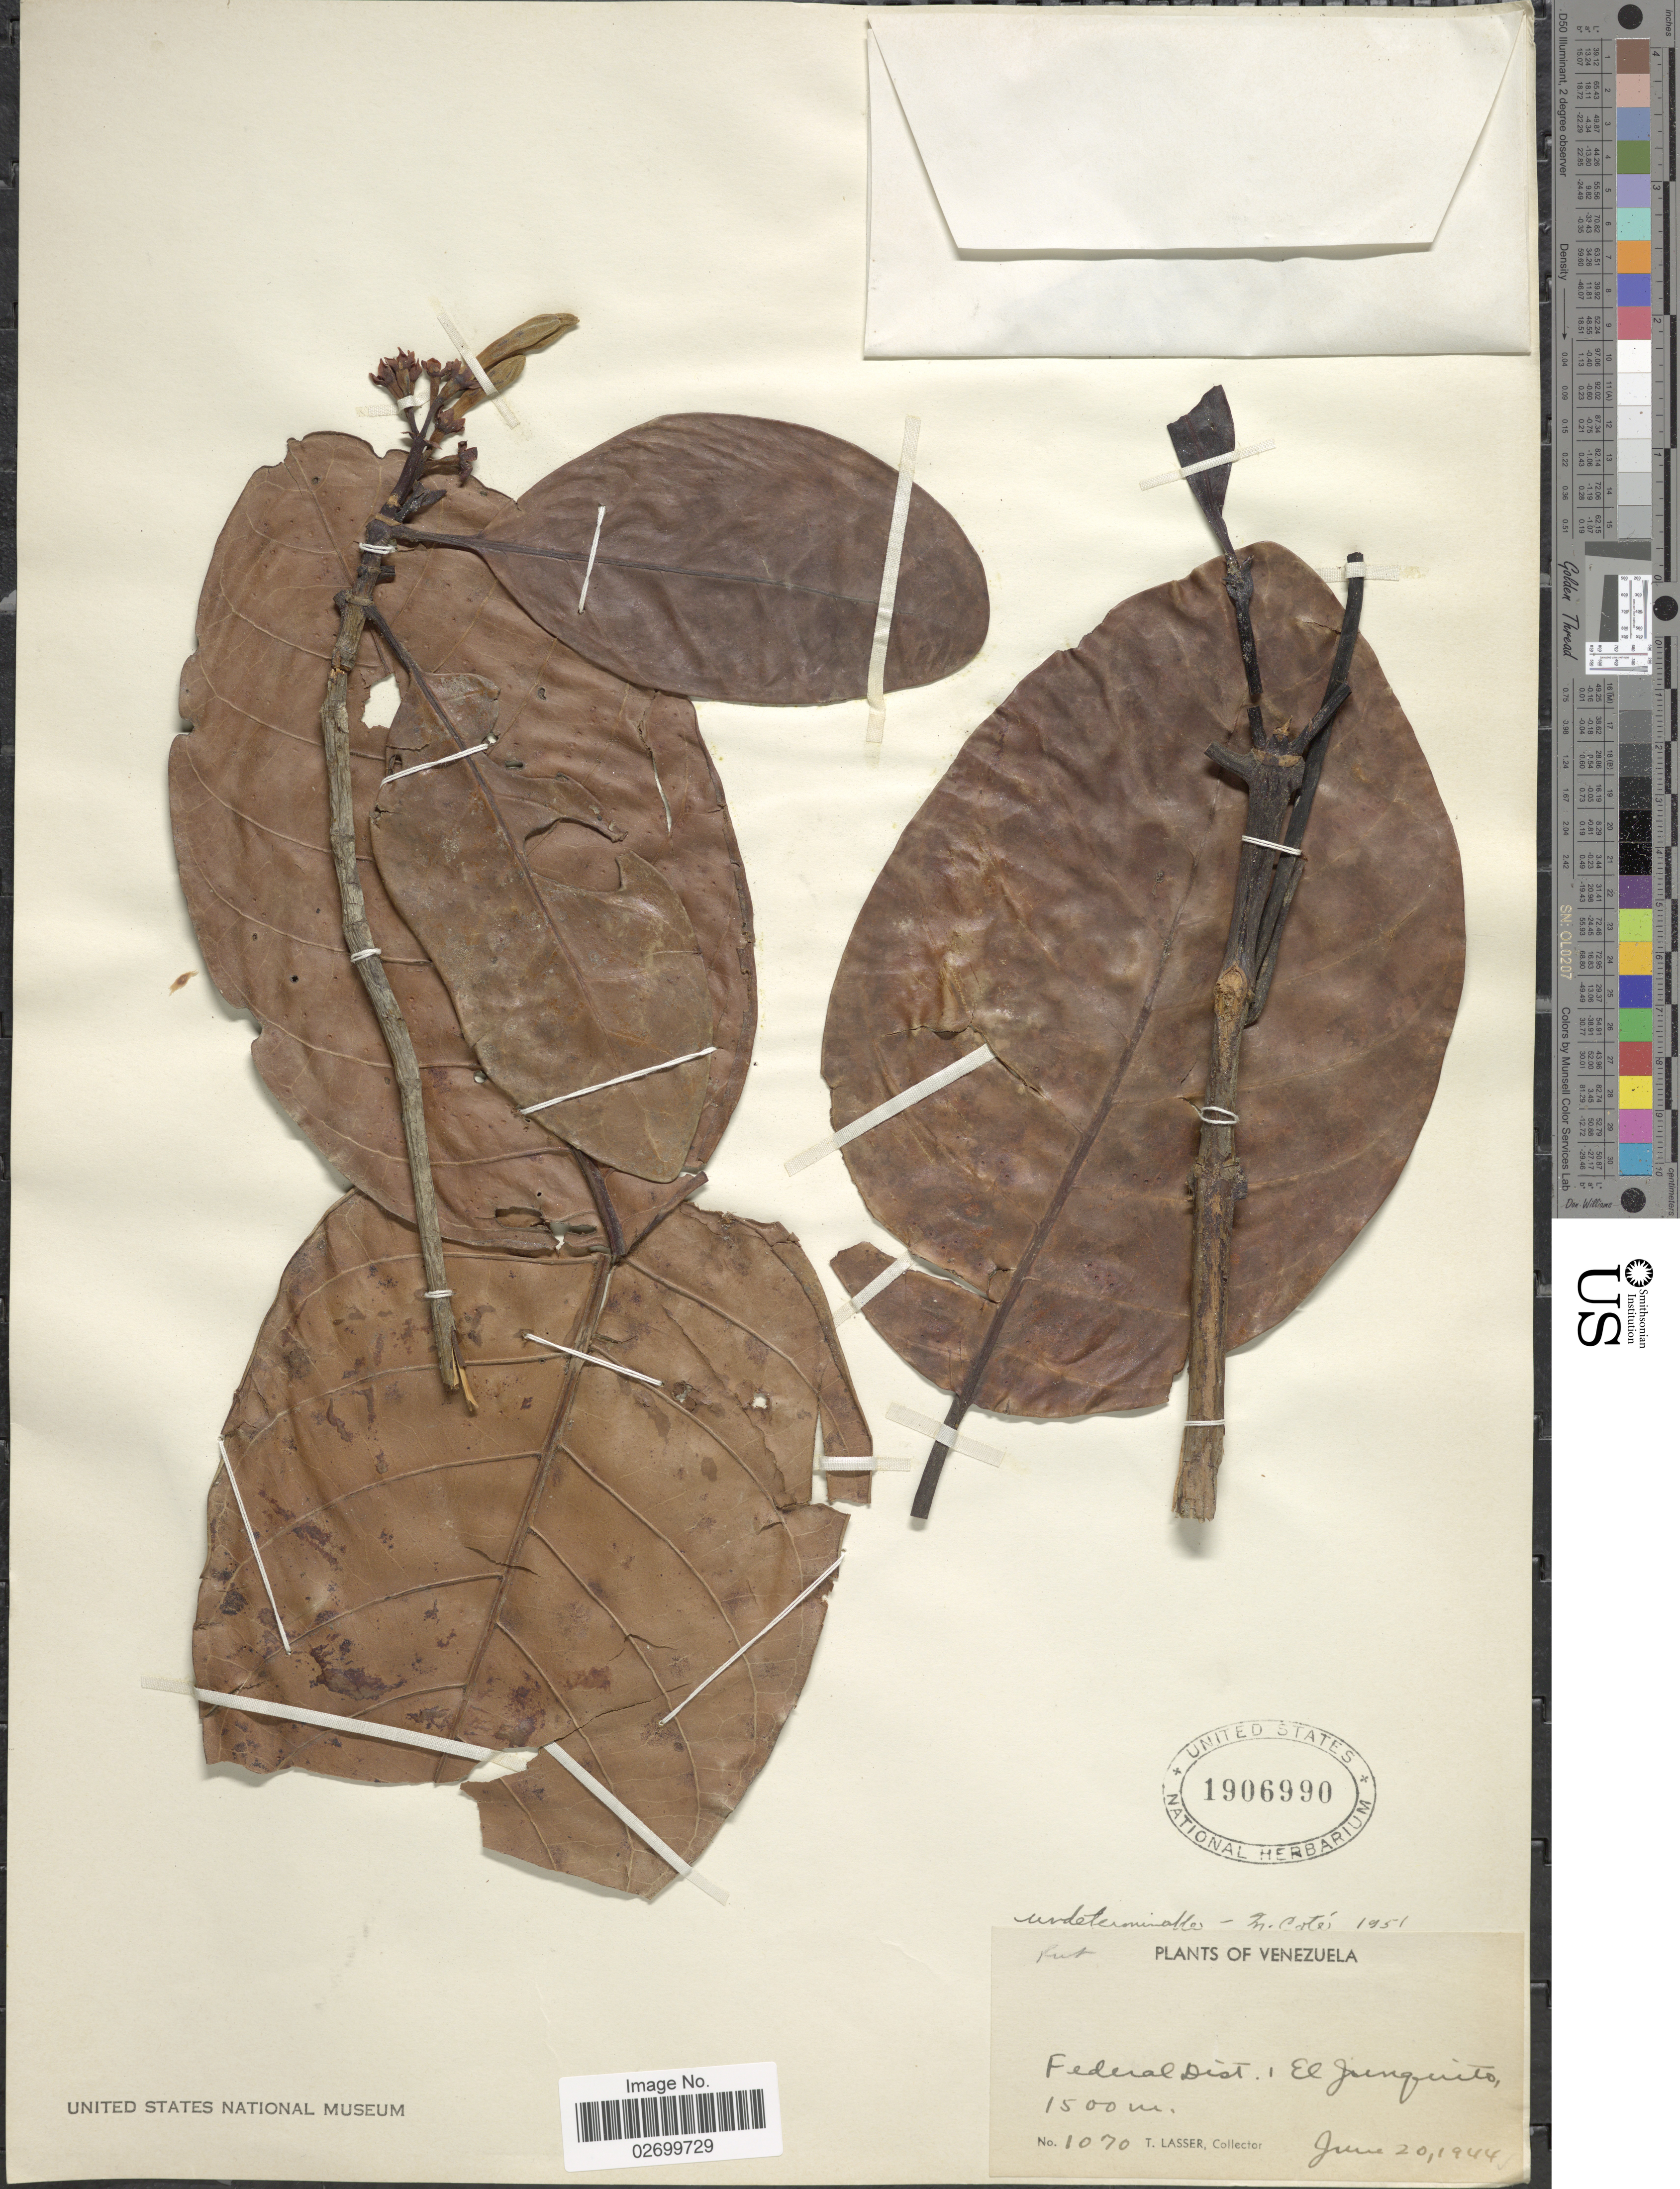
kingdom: Plantae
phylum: Tracheophyta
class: Magnoliopsida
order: Gentianales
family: Rubiaceae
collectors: T. Lasser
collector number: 1070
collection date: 1944-06-20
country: Venezuela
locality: Federal Dist. 'El Junquito'.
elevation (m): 1500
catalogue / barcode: US 1906990